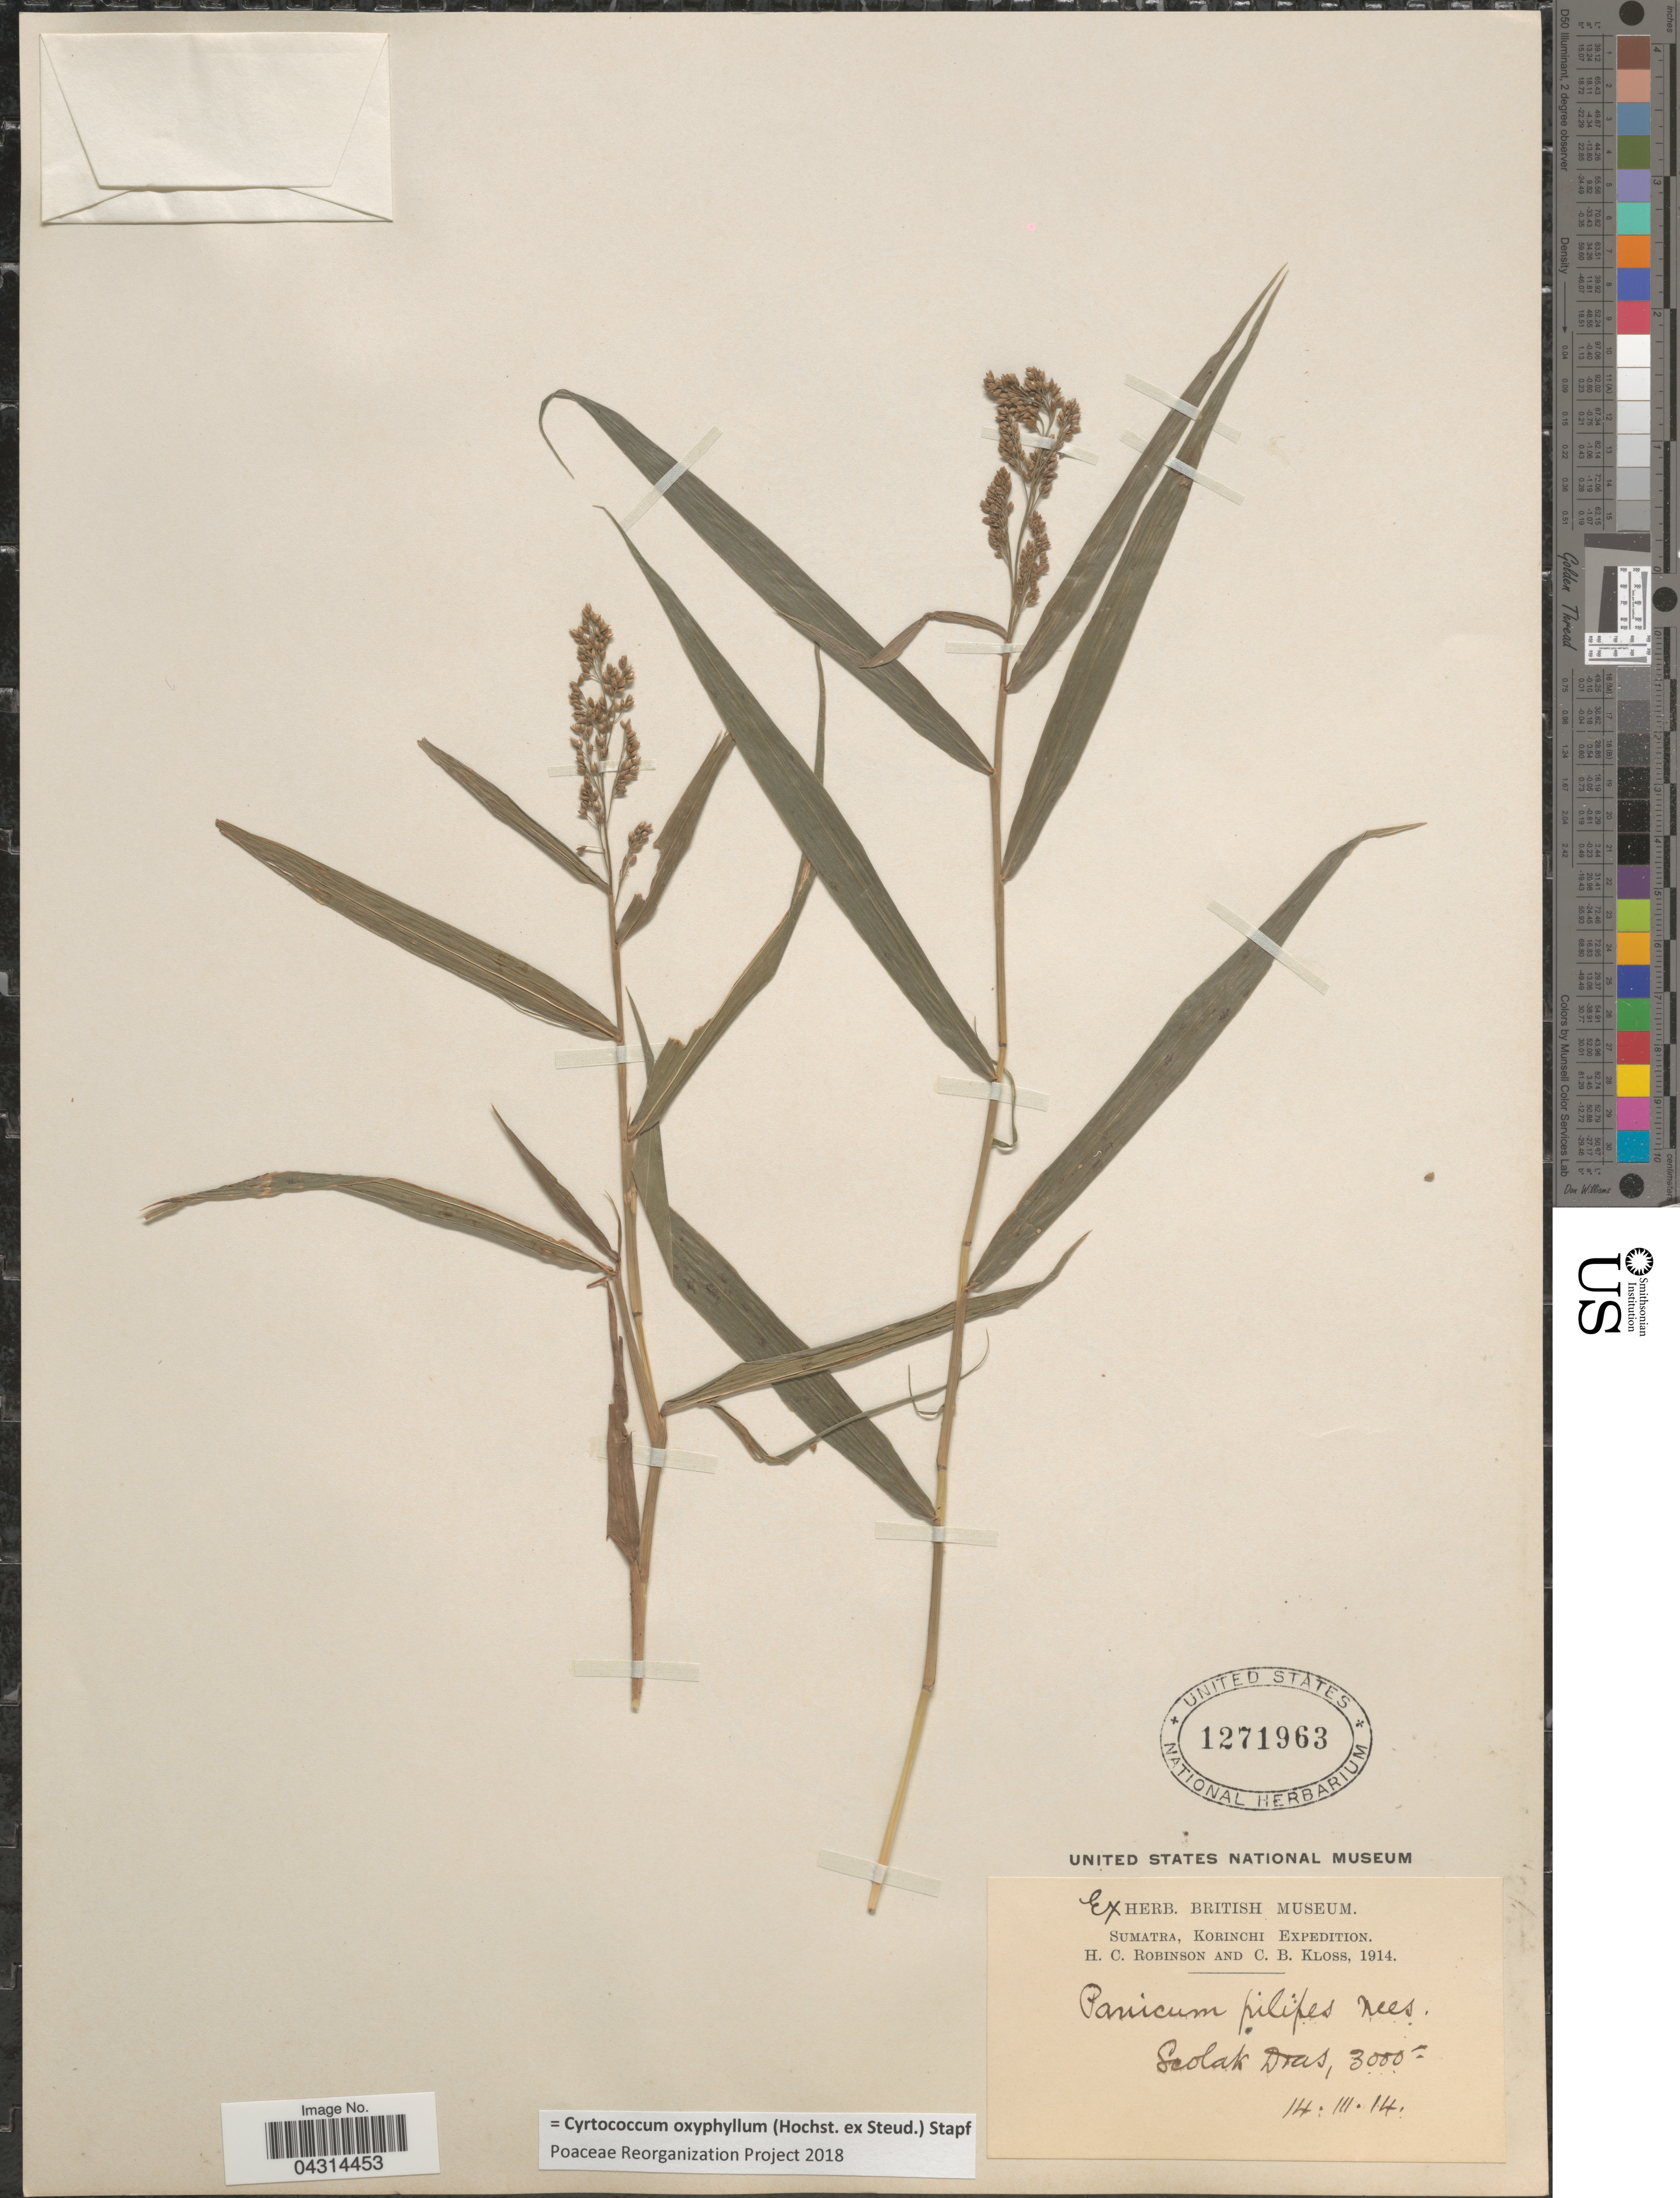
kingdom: Plantae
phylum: Tracheophyta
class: Liliopsida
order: Poales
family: Poaceae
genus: Cyrtococcum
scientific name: Cyrtococcum oxyphyllum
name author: (Steud.) Stapf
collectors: H. C. Robinson & C. Kloss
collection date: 1914-03-14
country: Indonesia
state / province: Sumatra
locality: Sumatra, Korinchi Expedition. Seolak Dras.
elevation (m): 91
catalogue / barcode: US 1271963